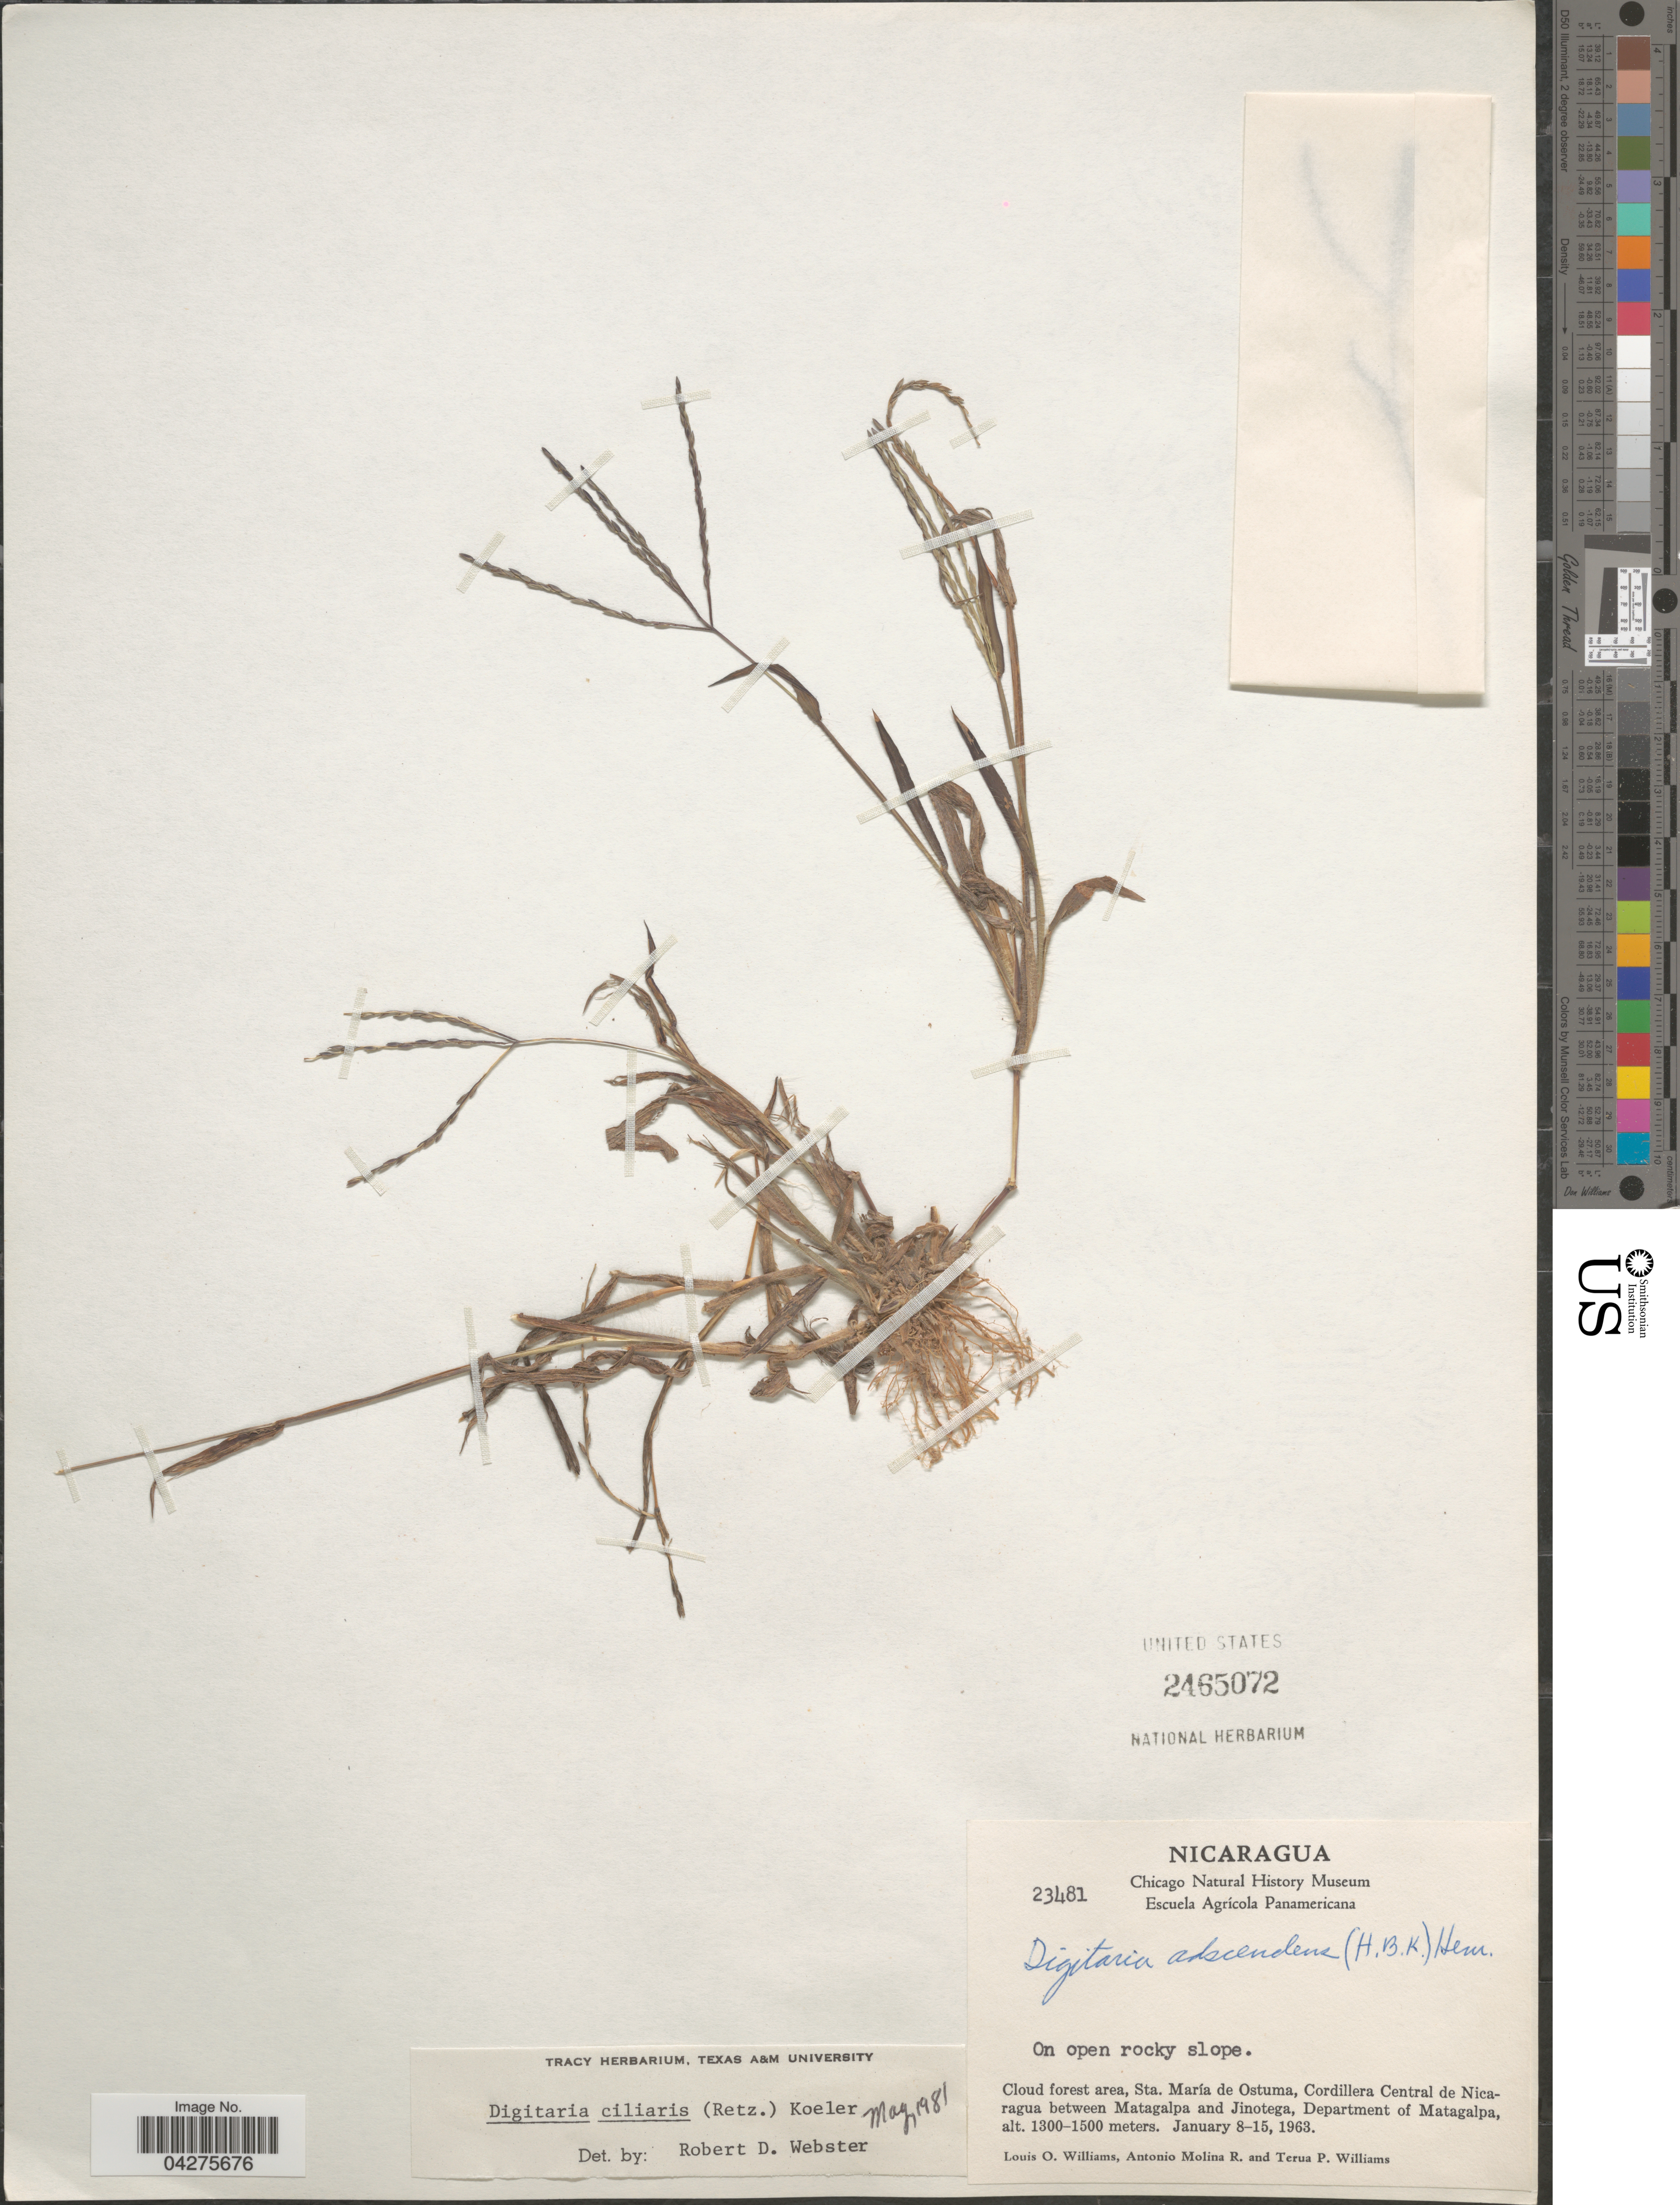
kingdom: Plantae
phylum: Tracheophyta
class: Liliopsida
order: Poales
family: Poaceae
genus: Digitaria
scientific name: Digitaria ciliaris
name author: (Retz.) Koeler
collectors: L. O. Williams, A. Molina R. & T. Williams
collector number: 23481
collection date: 1963-01-08/1963-01-15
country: Nicaragua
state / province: Matagalpa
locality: Cloud forest area, Sta. María de Ostuma, Cordillera Central de Nicaragua between Matagalpa and Jinotega, Department of Matagalpa.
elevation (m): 1300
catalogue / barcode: US 2465072